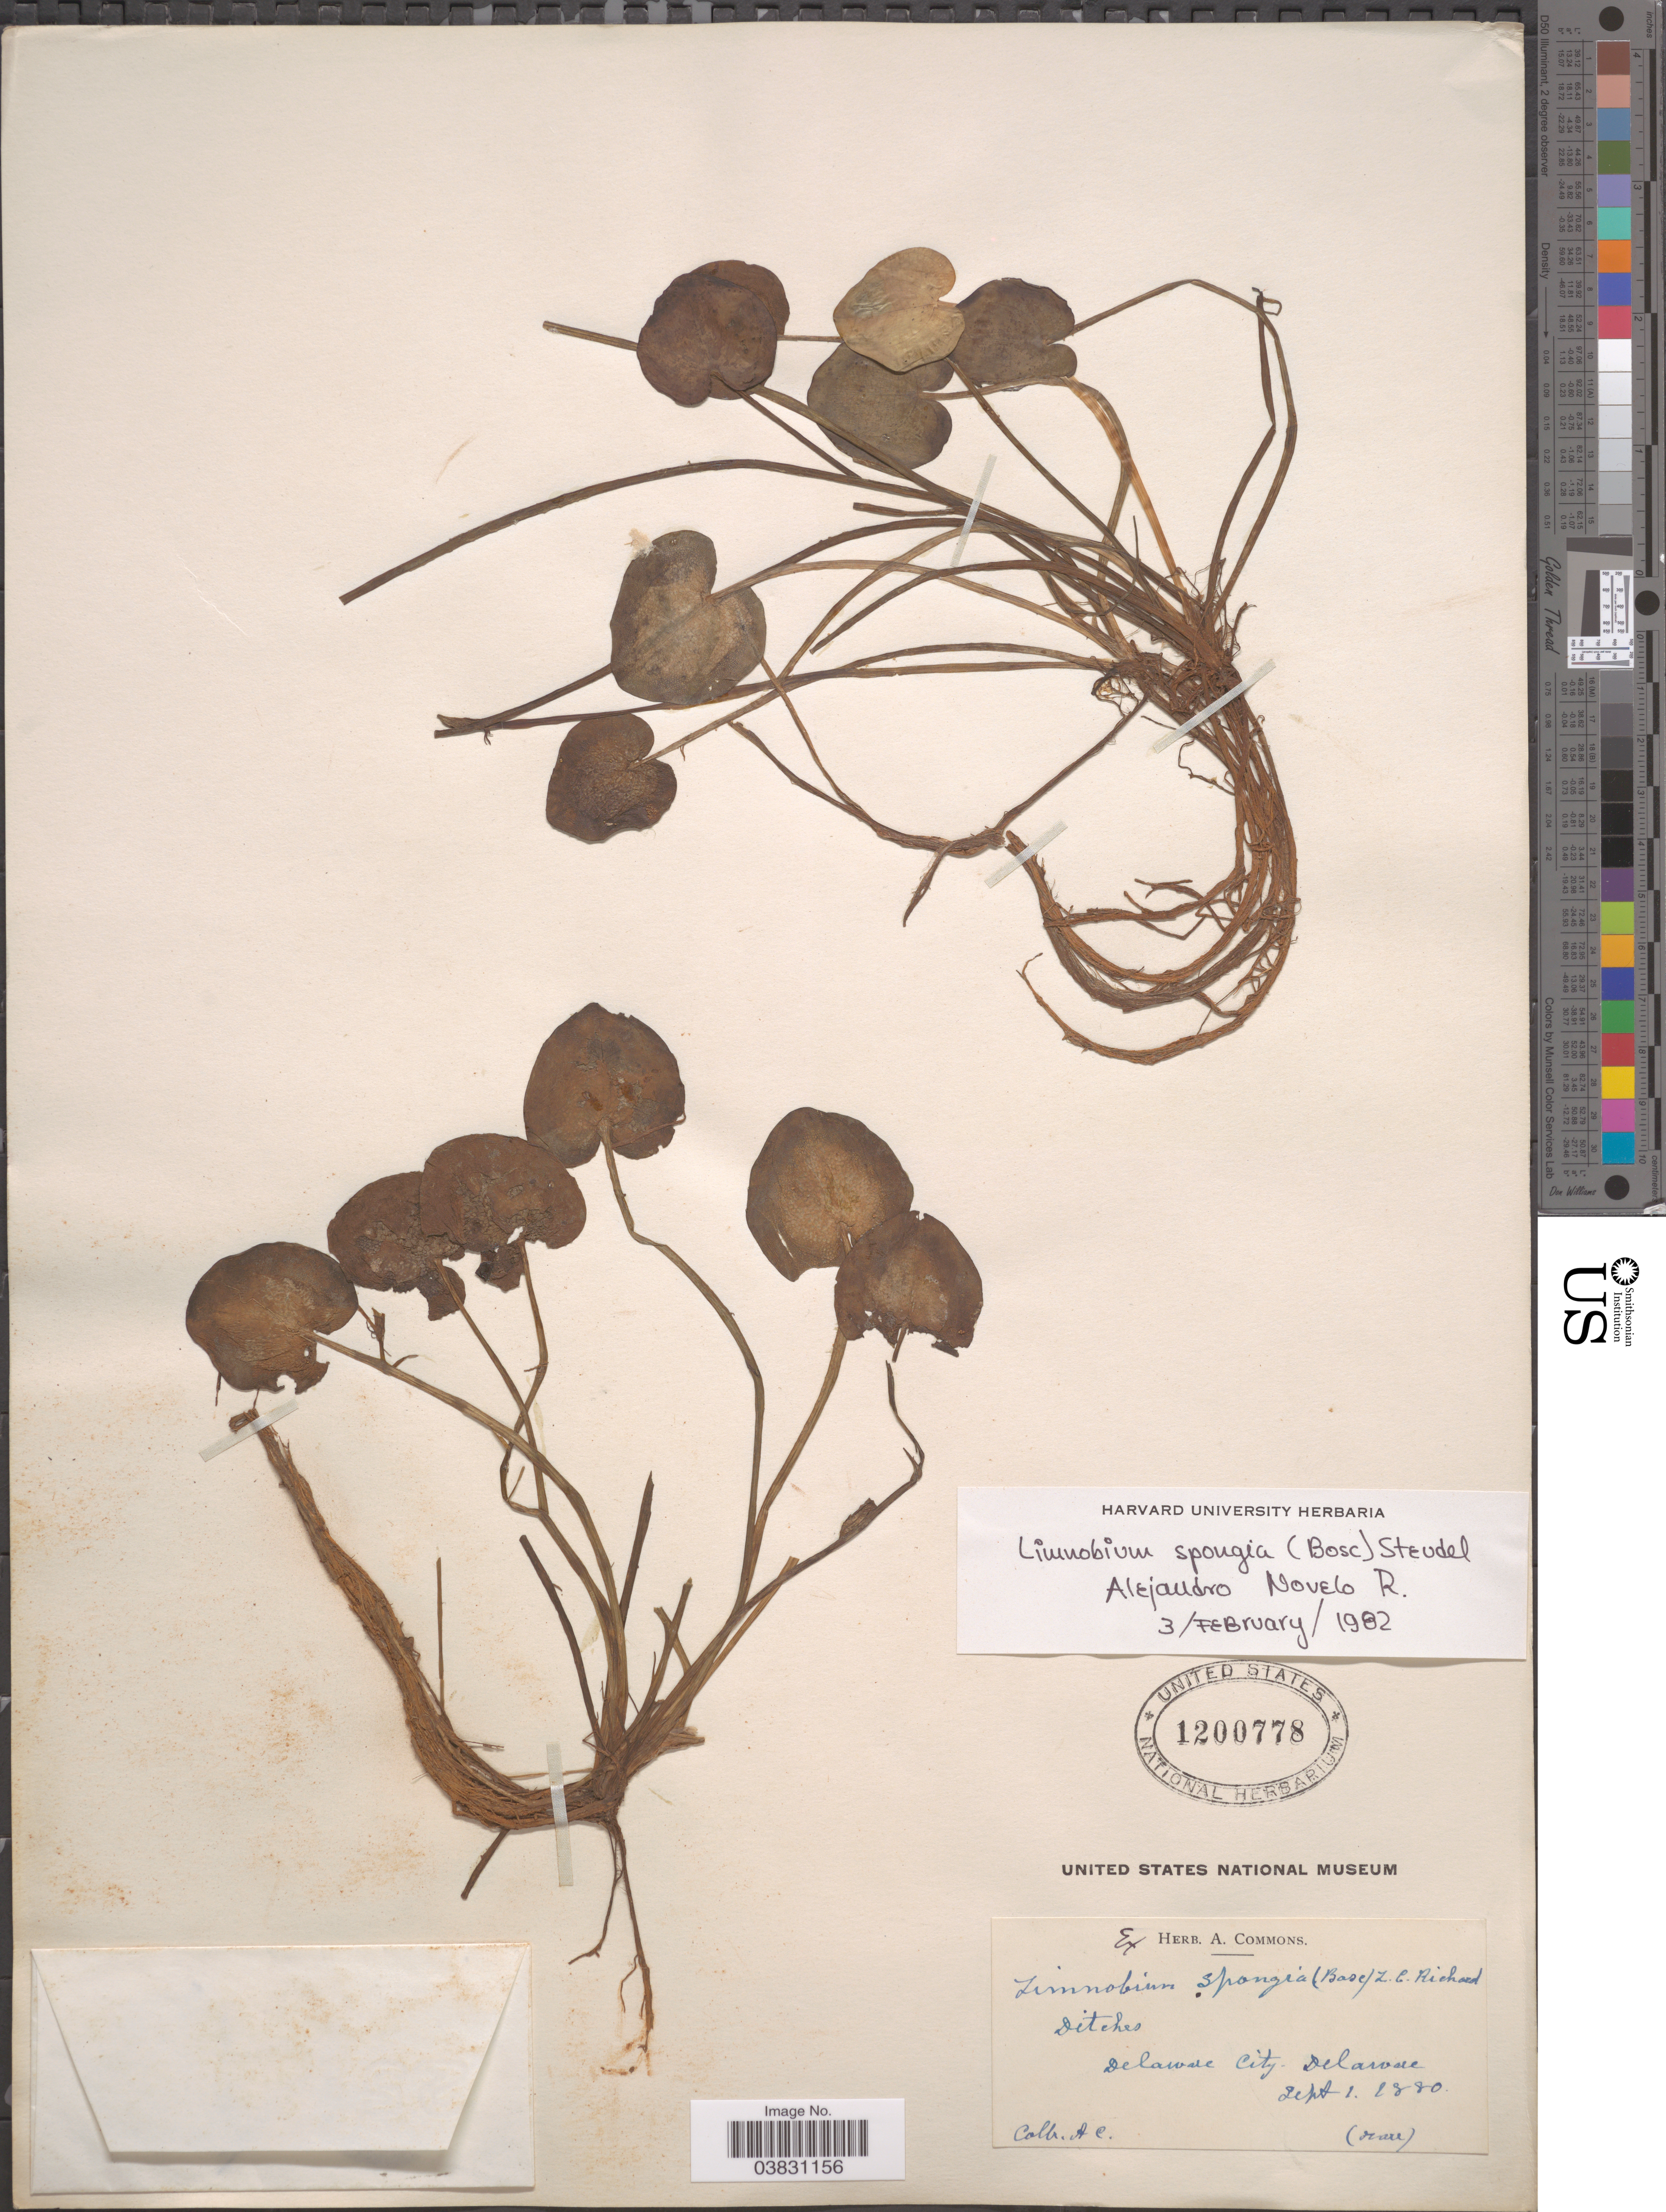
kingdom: Plantae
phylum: Tracheophyta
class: Liliopsida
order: Alismatales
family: Hydrocharitaceae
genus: Limnobium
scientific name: Limnobium spongia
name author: (Bosc) Rich. ex Steud.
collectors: A. Commons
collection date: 1880-09-01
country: United States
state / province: Delaware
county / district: New Castle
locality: Delaware City.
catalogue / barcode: US 1200778